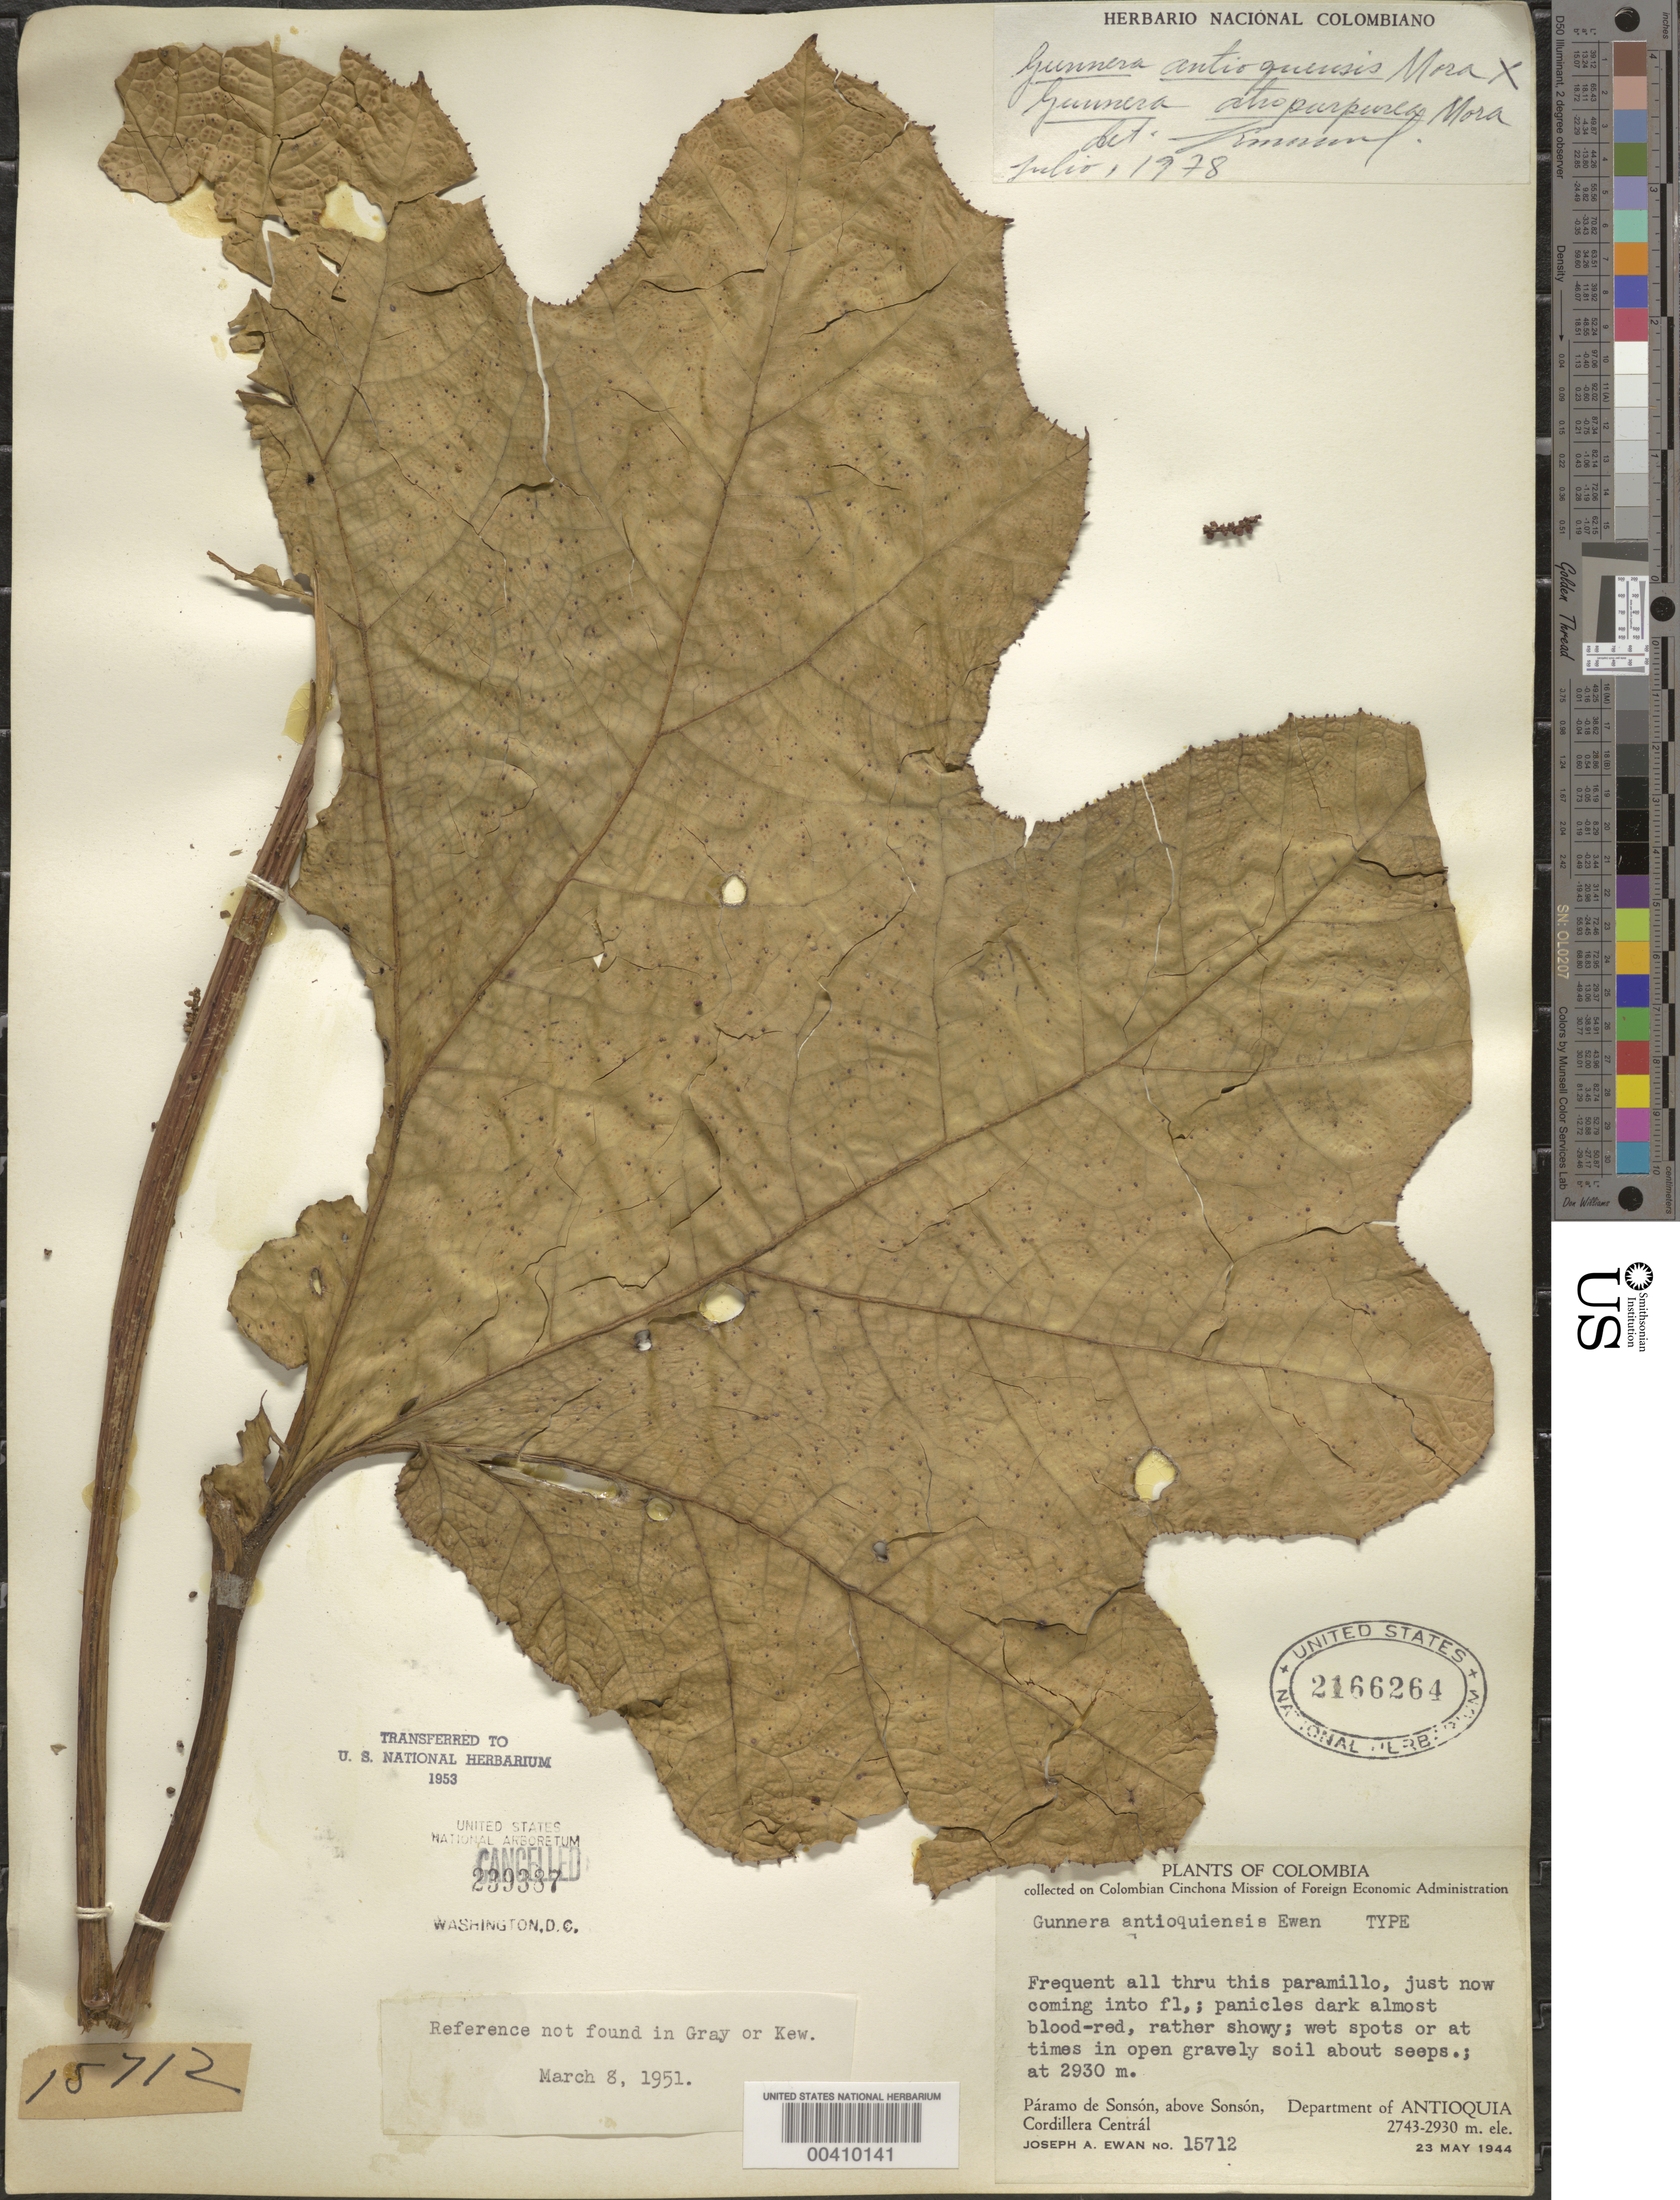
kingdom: Plantae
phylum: Tracheophyta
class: Magnoliopsida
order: Gunnerales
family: Gunneraceae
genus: Gunnera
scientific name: Gunnera antioquensis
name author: L.E. Mora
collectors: J. A. Ewan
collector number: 15712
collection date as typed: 23 May 1944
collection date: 1944-05-23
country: Colombia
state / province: Antioquia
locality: Paramo de Sonson, above Sonson, Cordillera Central.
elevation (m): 2930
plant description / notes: Paratype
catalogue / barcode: US 2166264